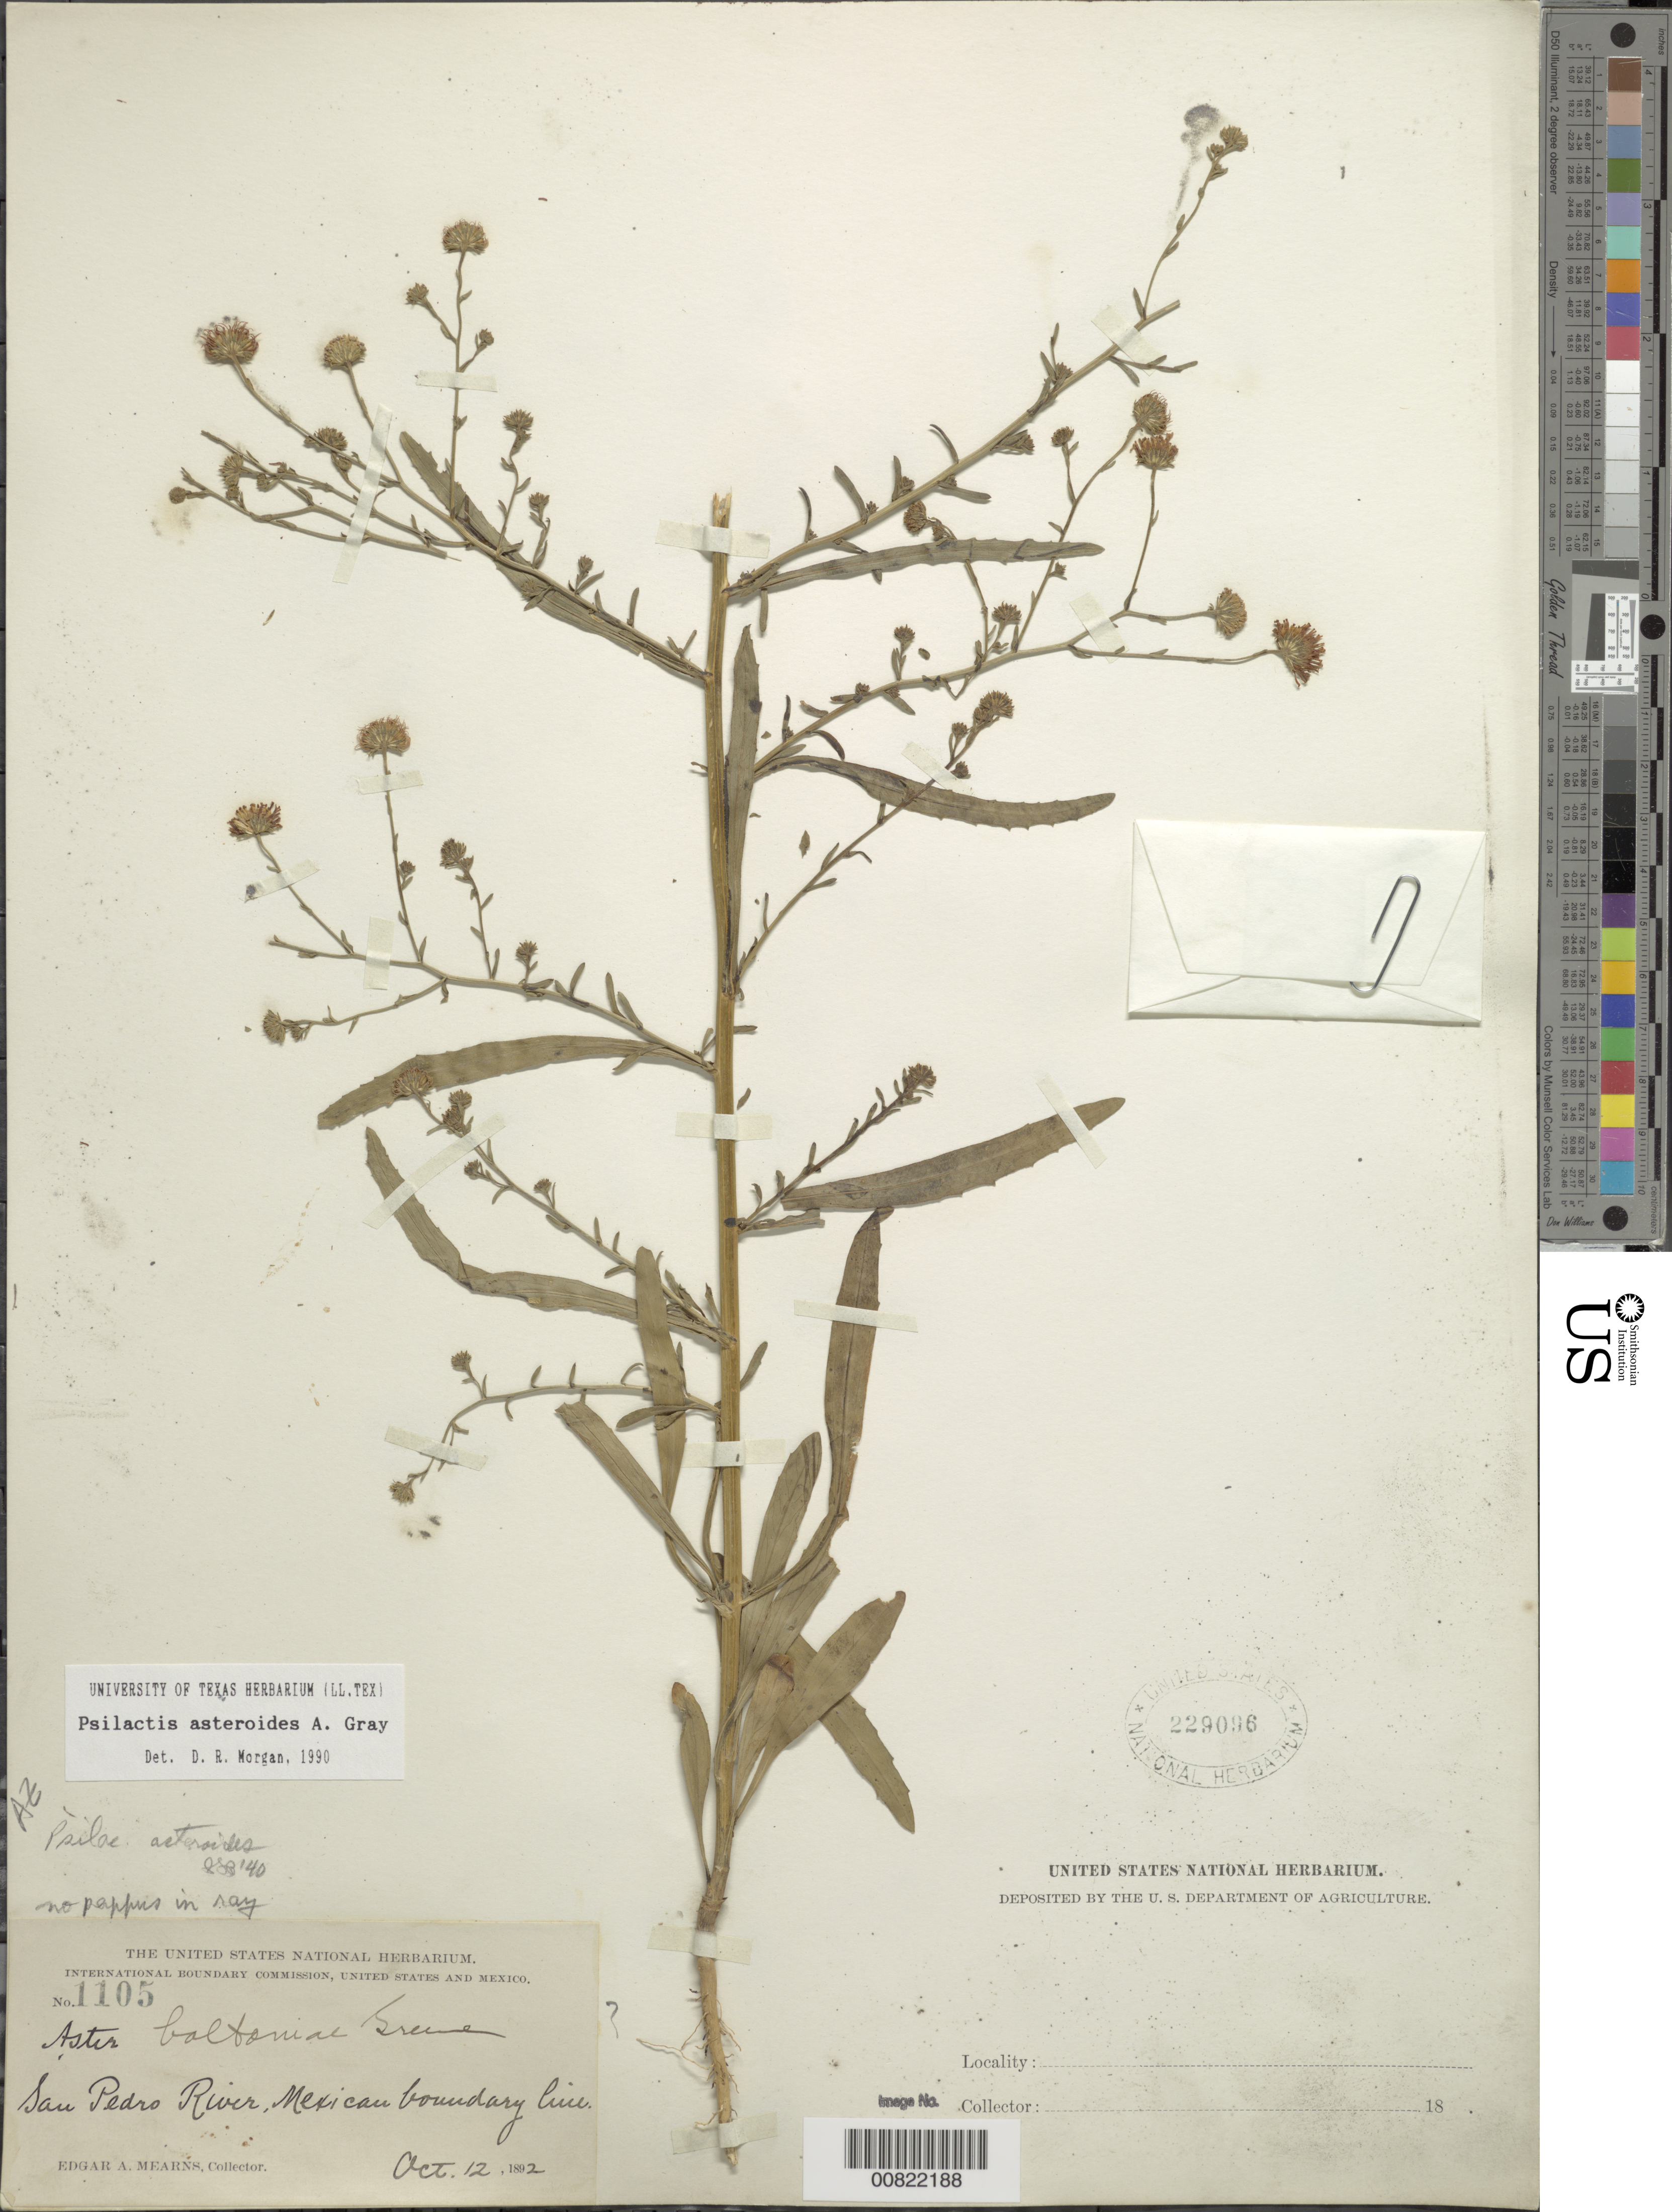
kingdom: Plantae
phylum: Tracheophyta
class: Magnoliopsida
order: Asterales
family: Asteraceae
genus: Psilactis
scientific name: Psilactis asteroides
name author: A. Gray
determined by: Morgan, D. R.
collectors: E. A. Mearns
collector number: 1105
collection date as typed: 12 Oct 1892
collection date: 1892-10-12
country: United States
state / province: Arizona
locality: San Pedro River, Mexican Boundary Line.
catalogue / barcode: US 229096